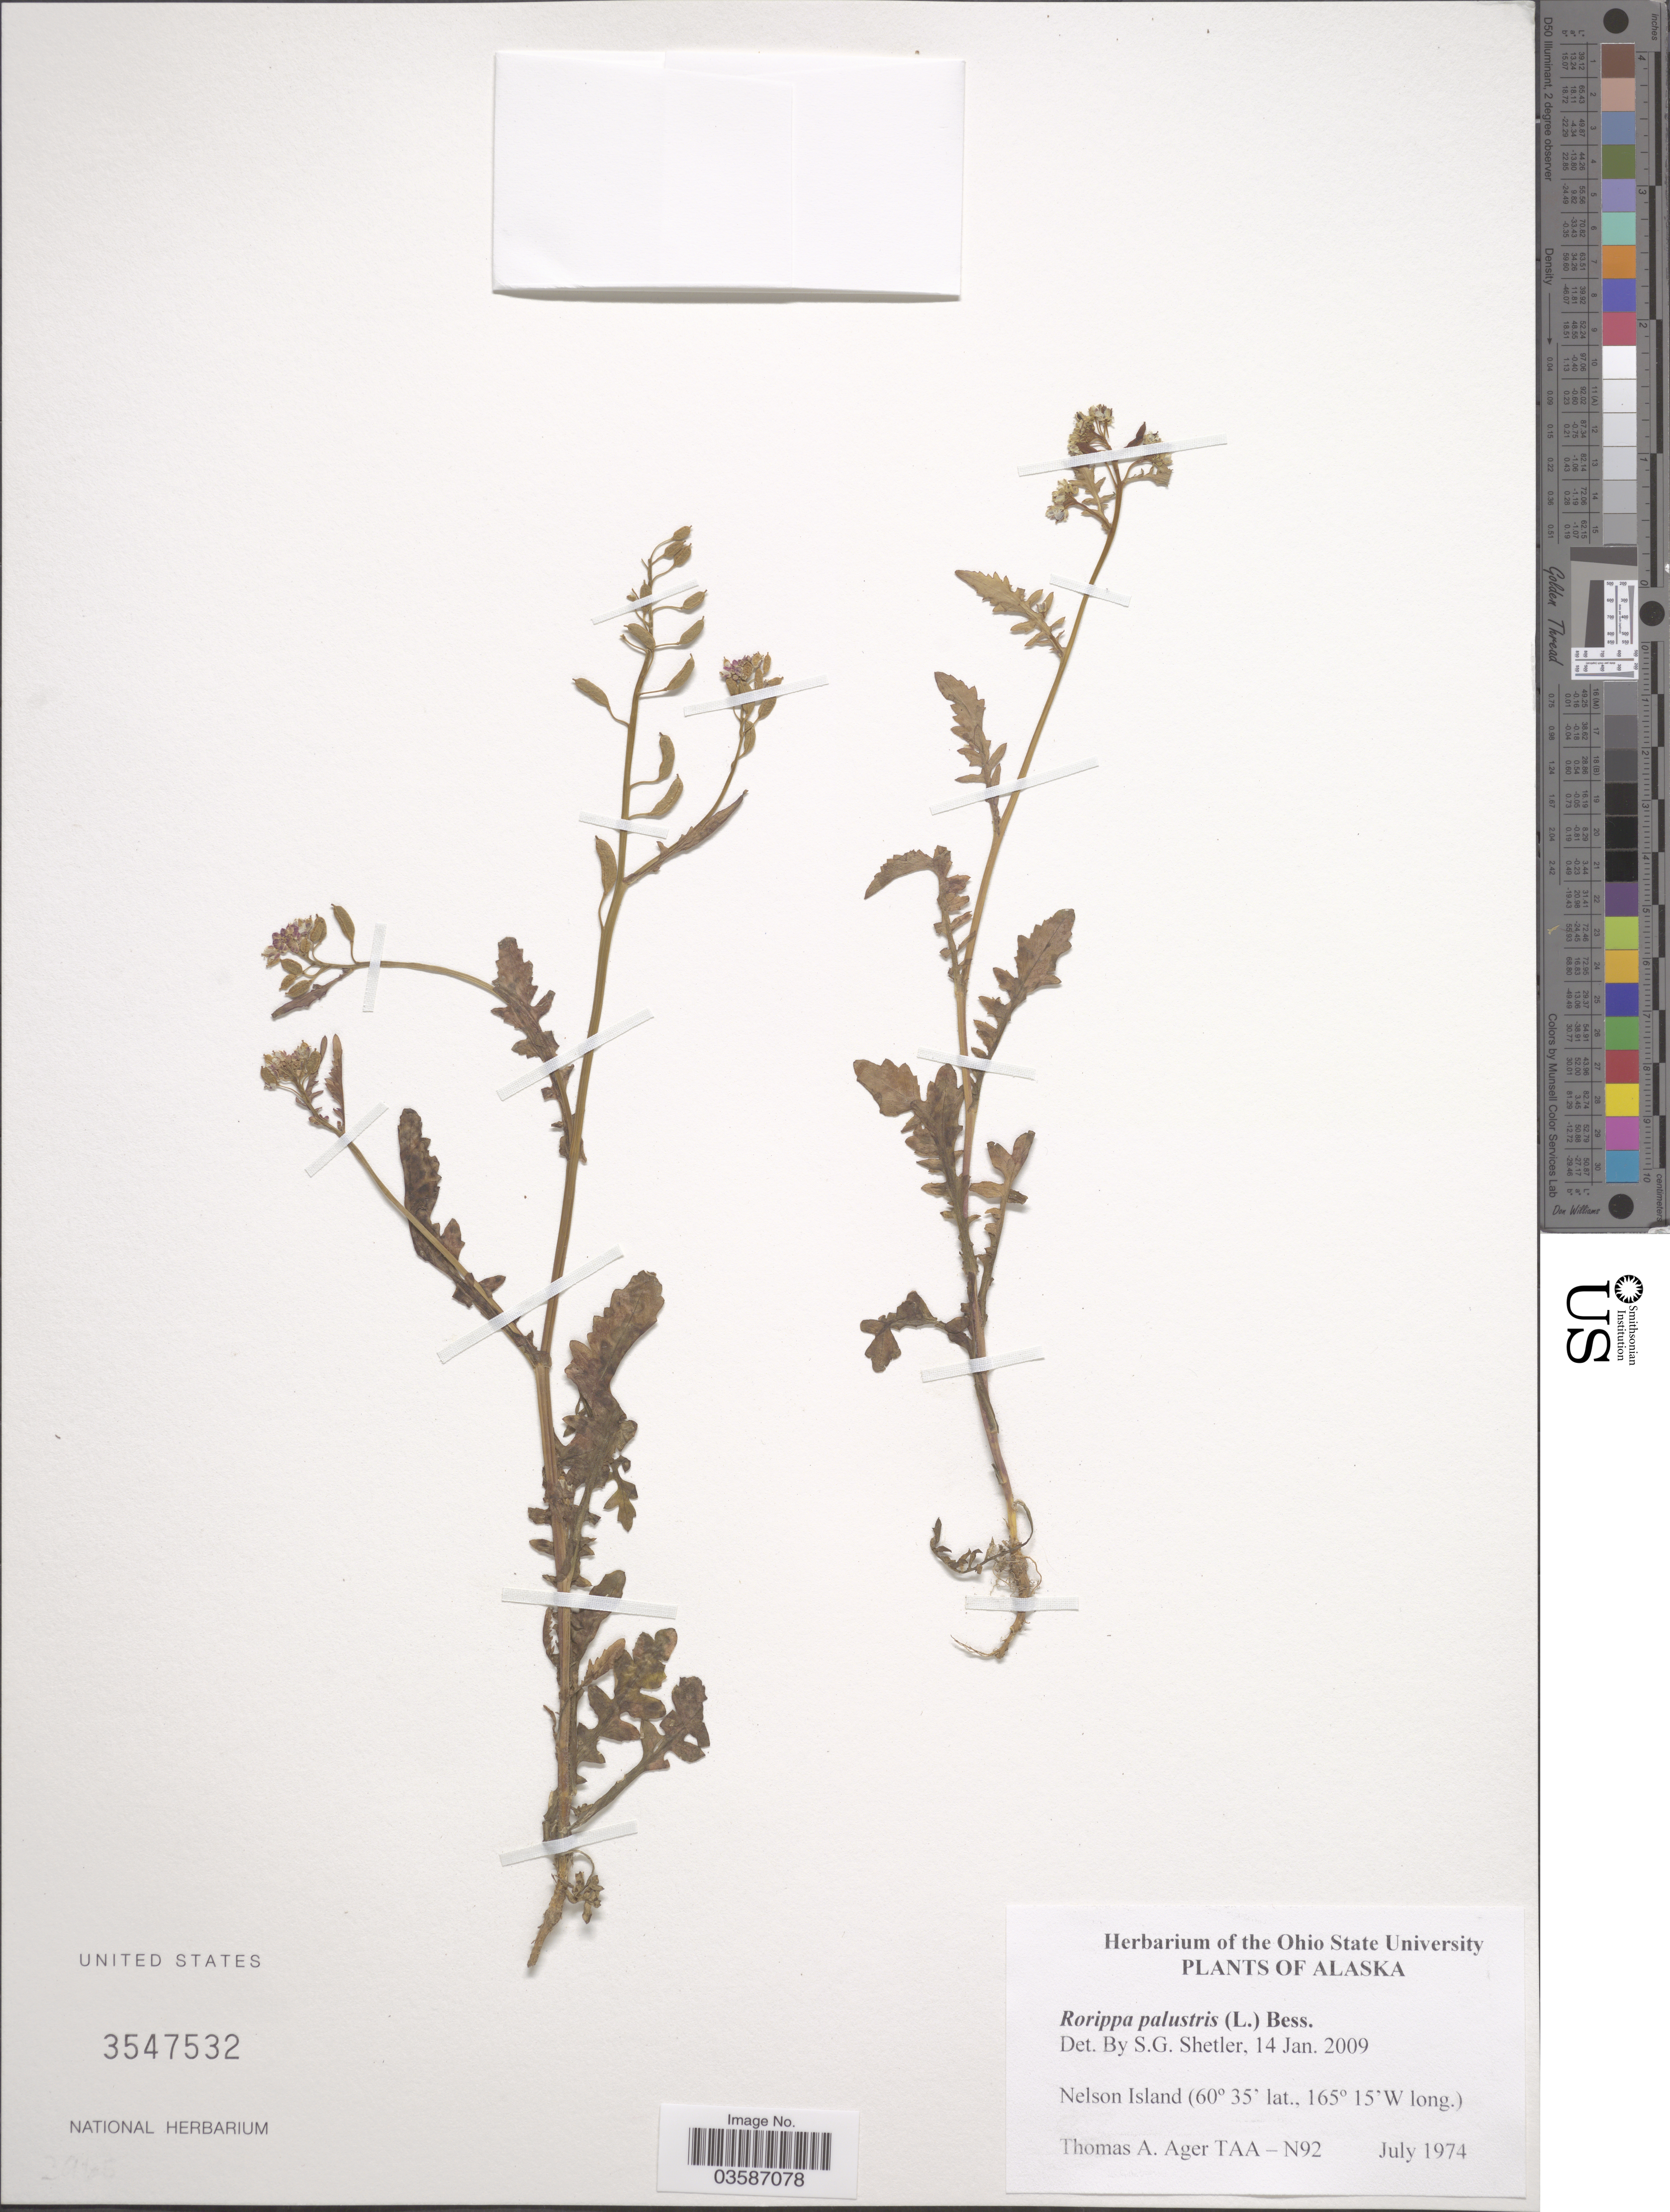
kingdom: Plantae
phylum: Tracheophyta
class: Magnoliopsida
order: Brassicales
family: Brassicaceae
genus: Rorippa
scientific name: Rorippa islandica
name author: (Oeder) Borbás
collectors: T. A. Ager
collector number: TAA-N92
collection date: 1974-07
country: United States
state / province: Alaska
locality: Nelson Island.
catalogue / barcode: US 3547532